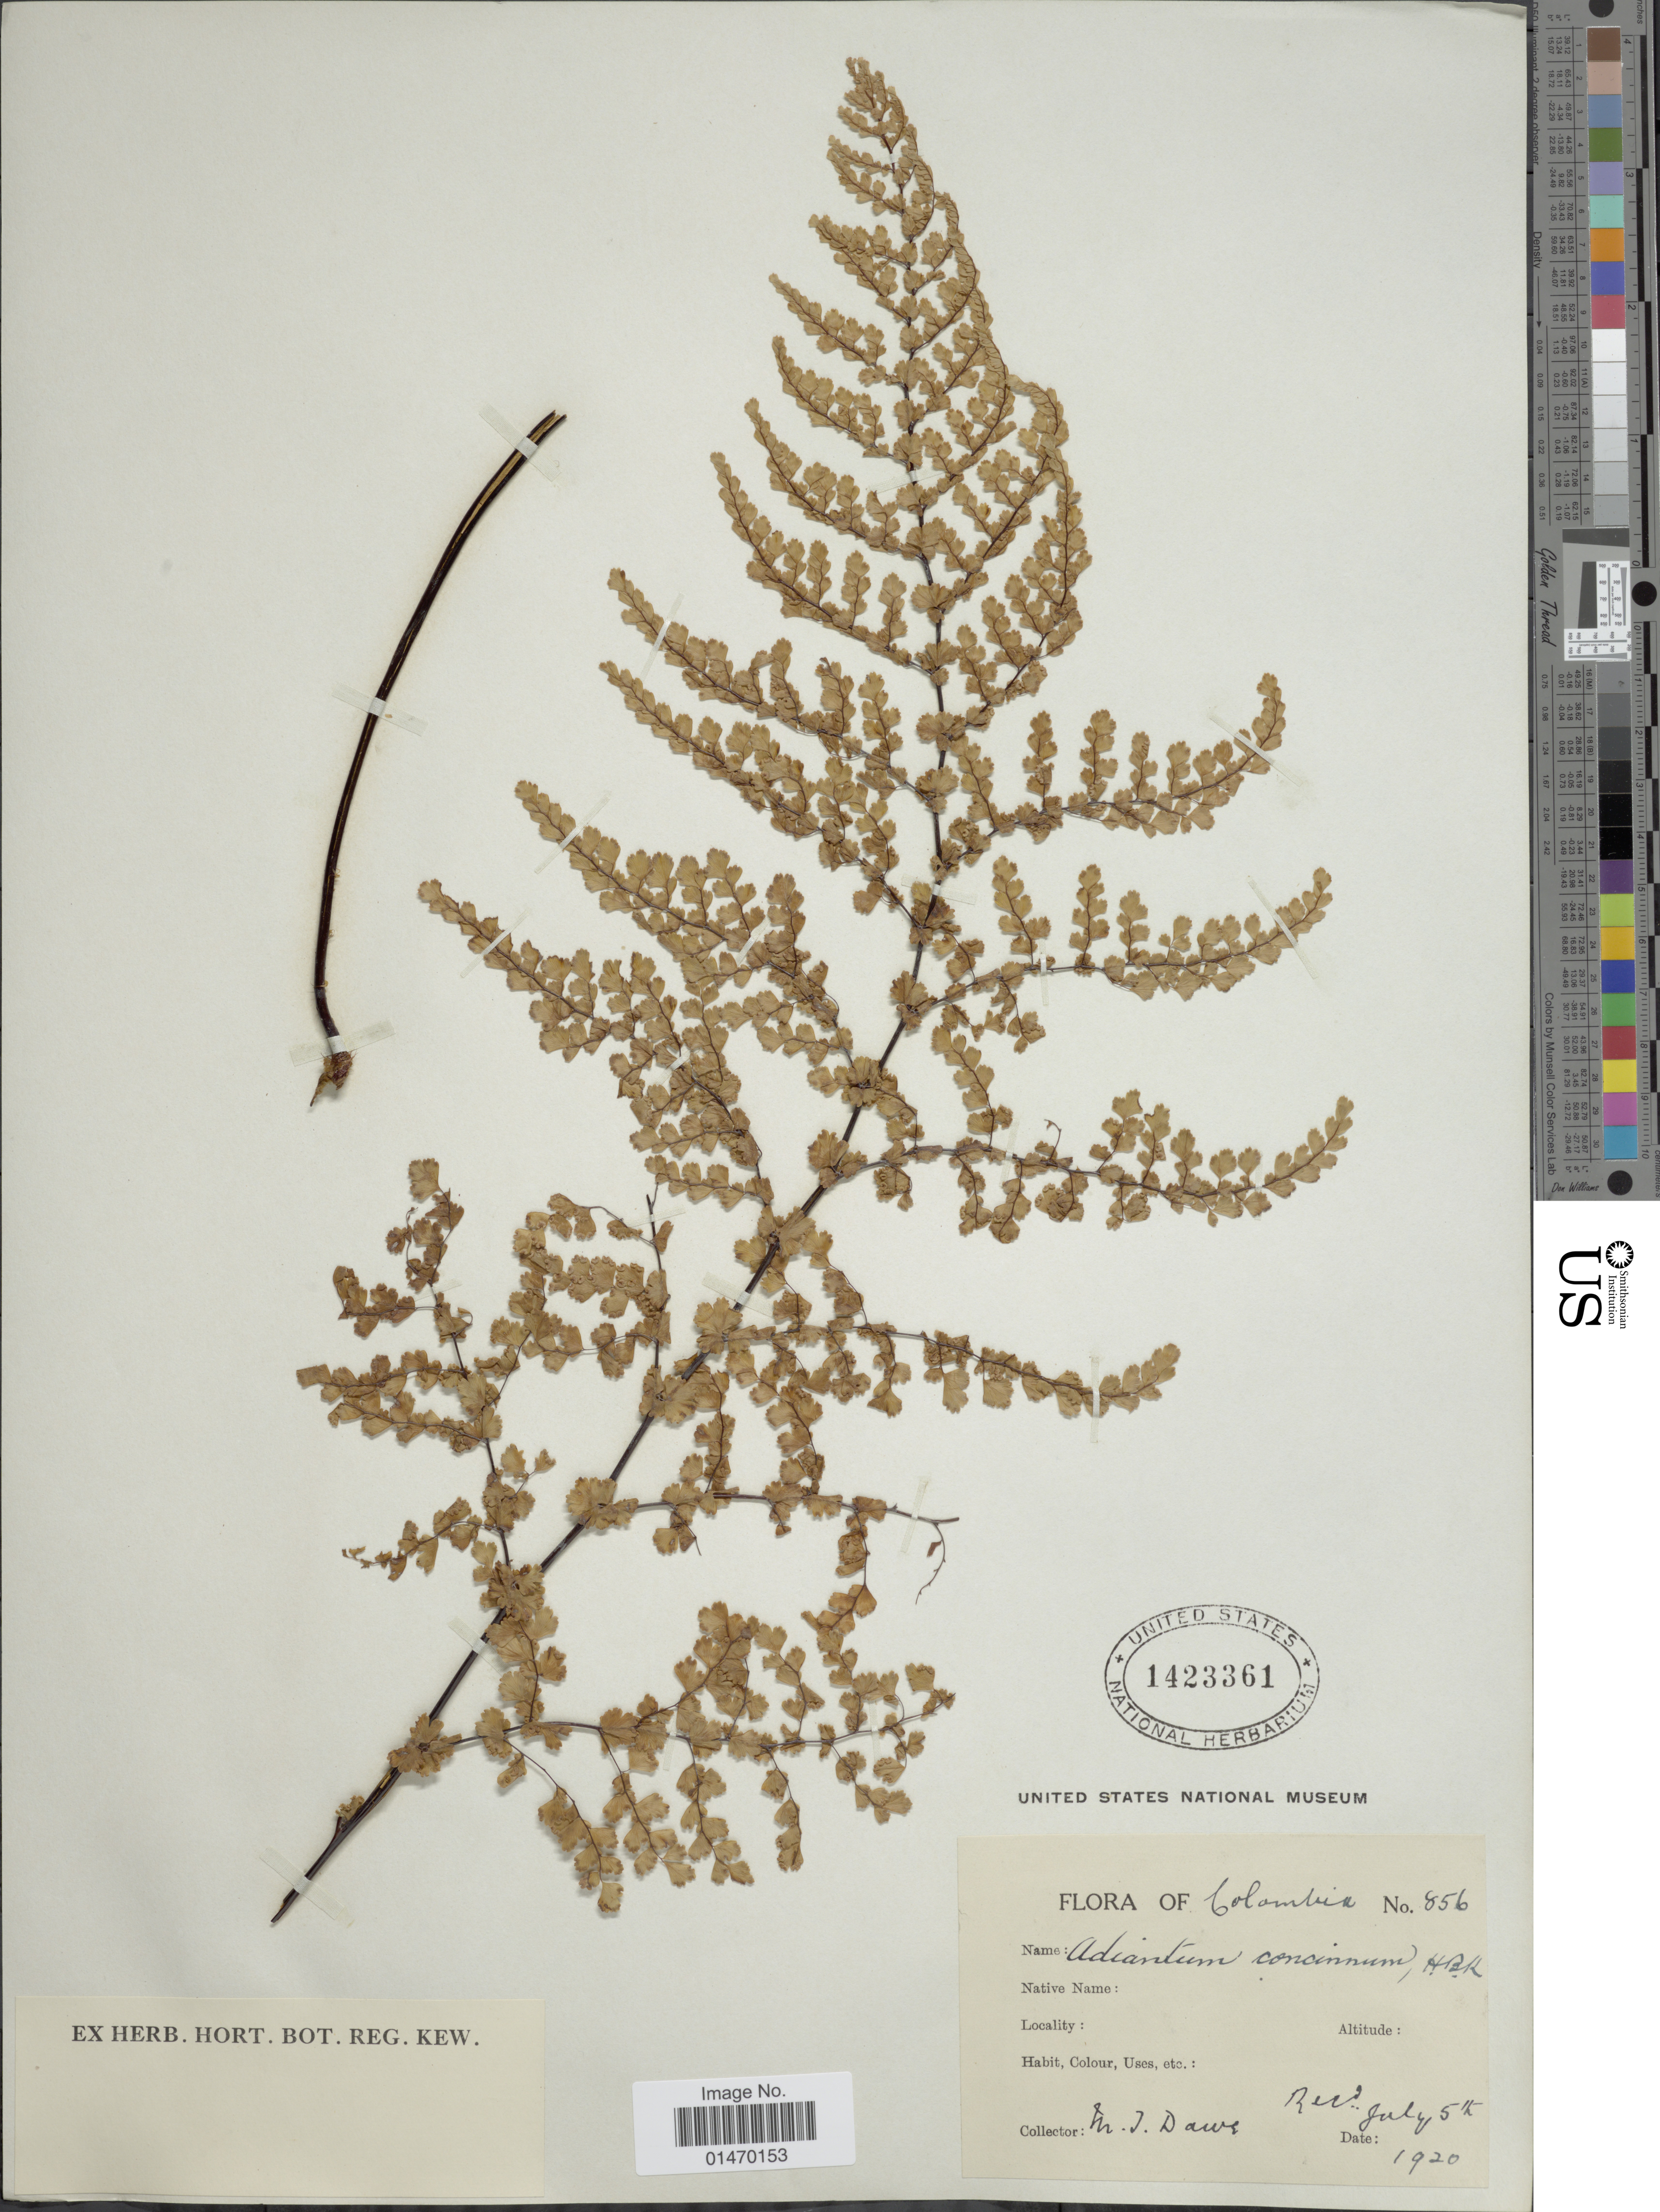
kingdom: Plantae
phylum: Tracheophyta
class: Polypodiopsida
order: Polypodiales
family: Pteridaceae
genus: Adiantum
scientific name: Adiantum concinnum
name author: Humb. & Bonpl. ex Willd.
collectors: M. T. Dawe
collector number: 856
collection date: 1920-07-05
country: Colombia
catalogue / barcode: US 1423361